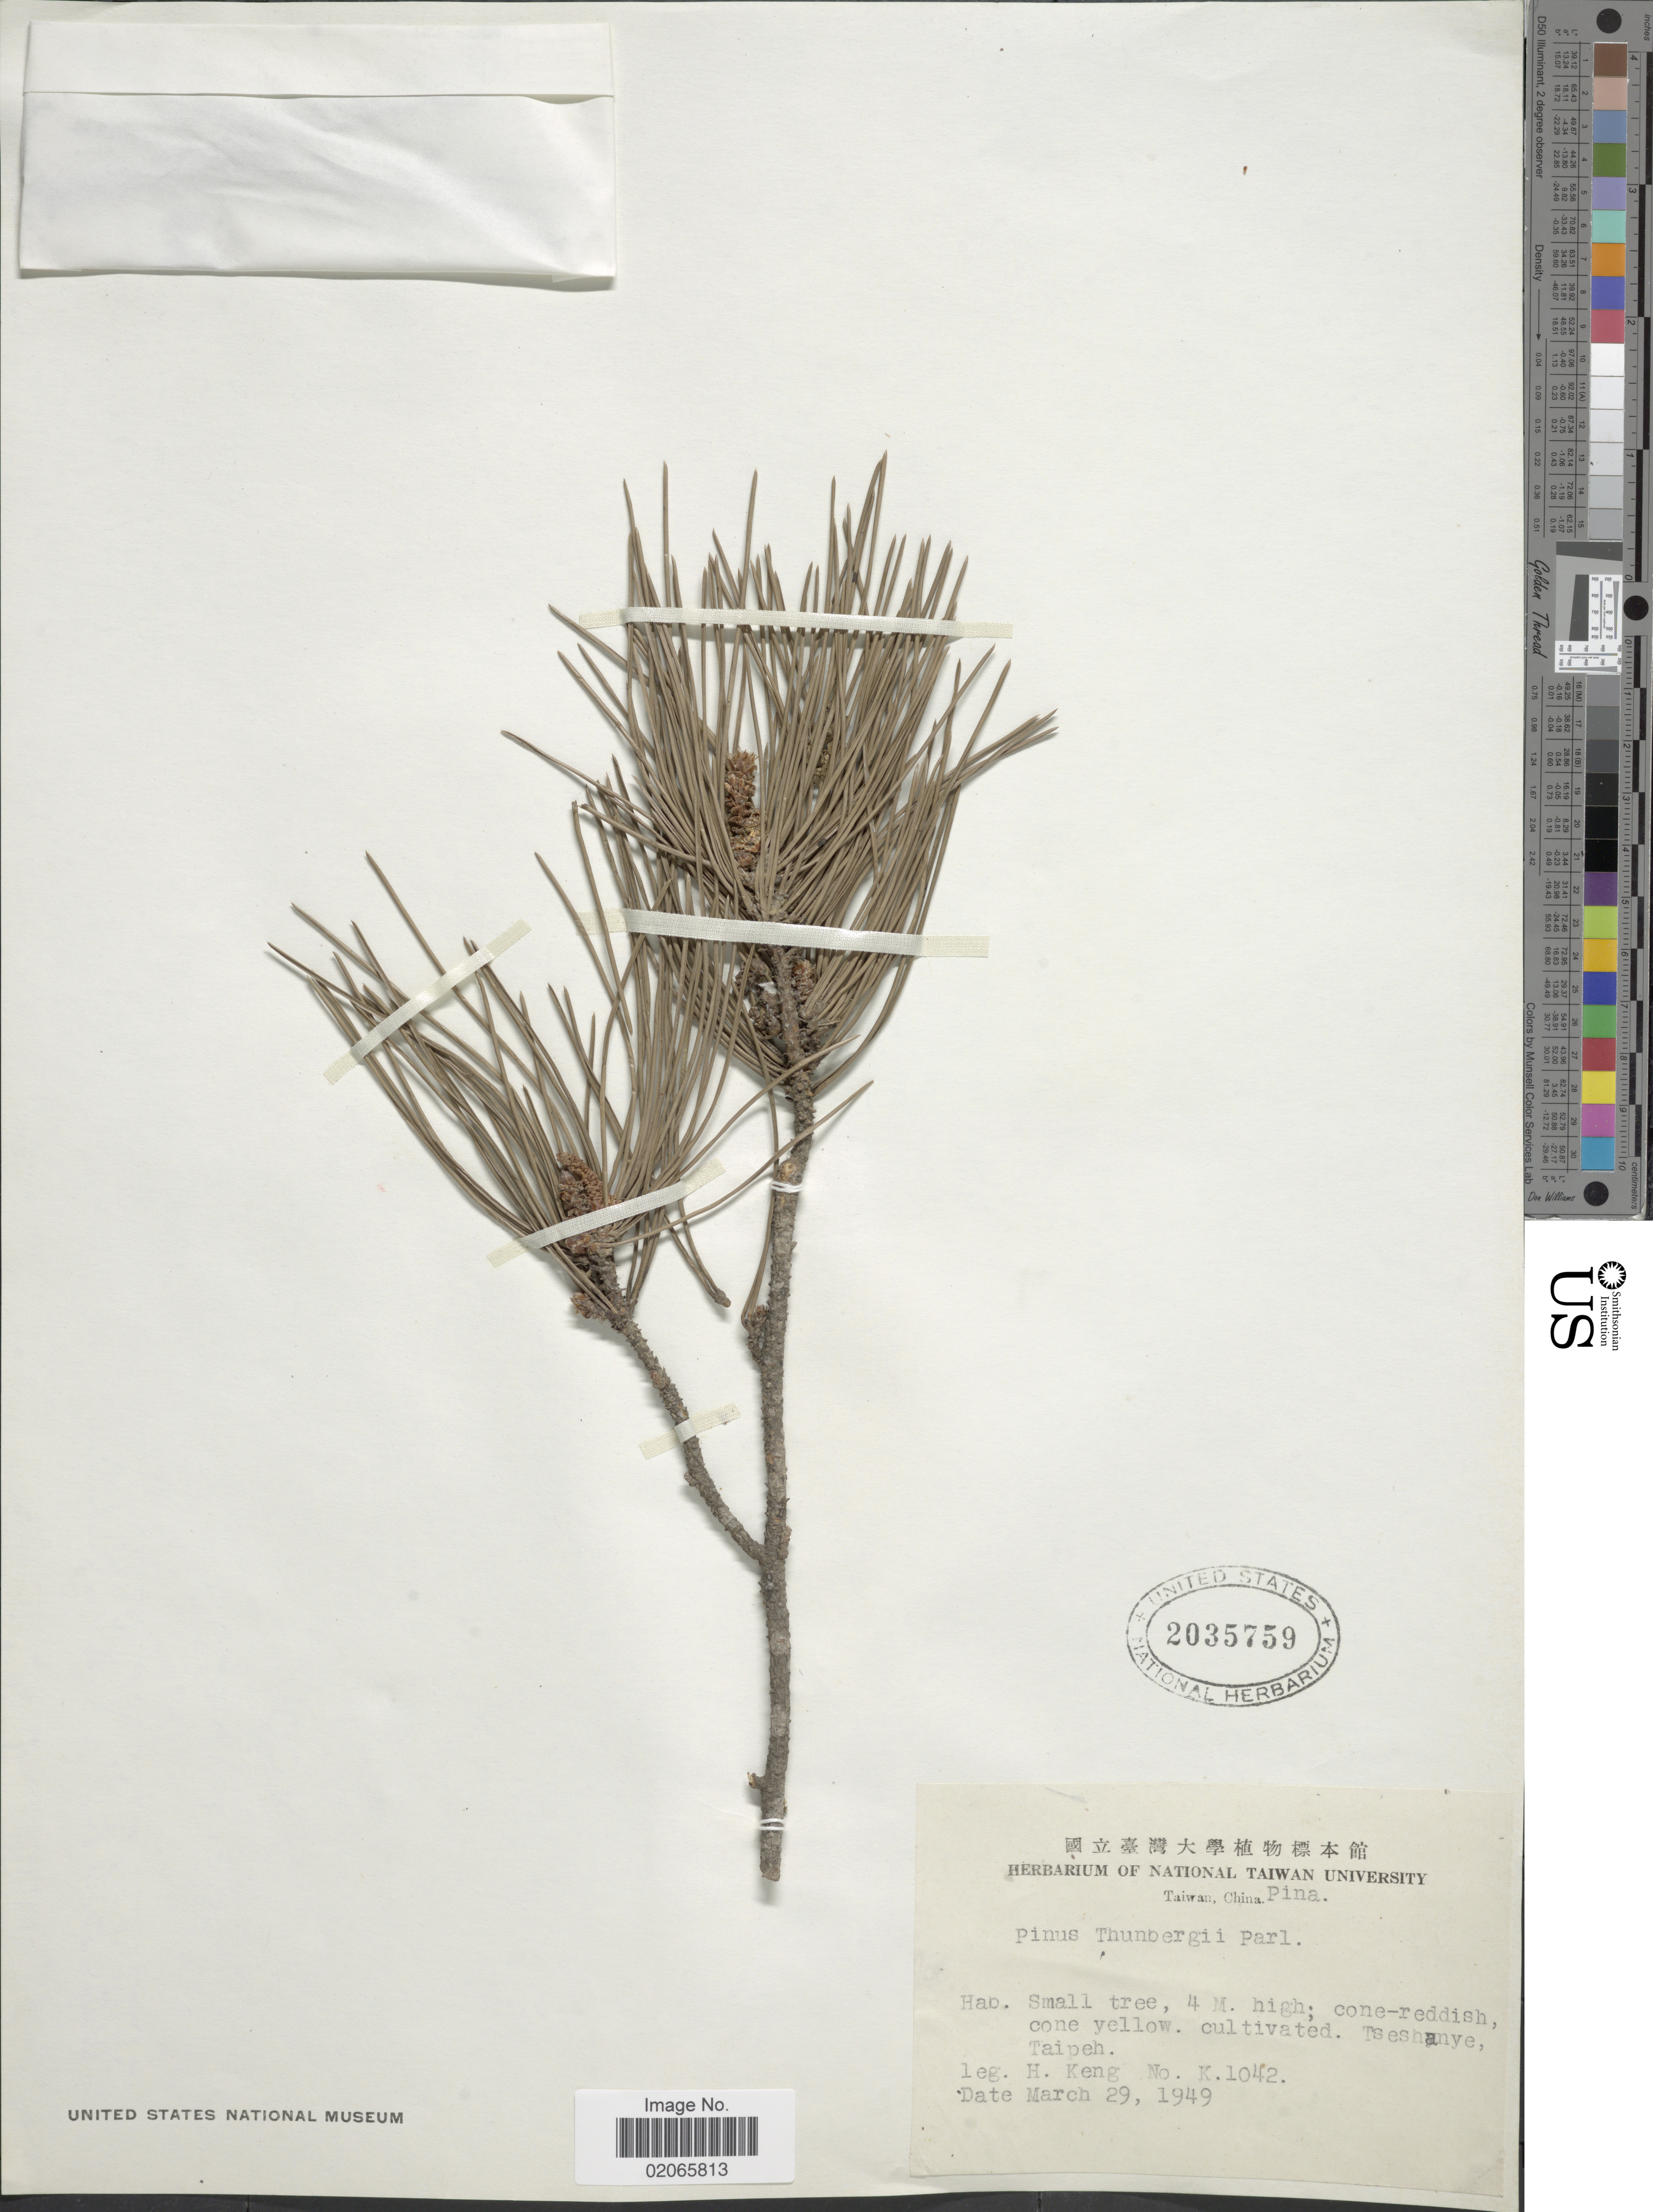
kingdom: Plantae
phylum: Tracheophyta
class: Pinopsida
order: Pinales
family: Pinaceae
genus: Pinus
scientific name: Pinus thunbergii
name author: Parl.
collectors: H. Keng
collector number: K.1042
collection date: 1949-03-29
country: Taiwan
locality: Taiwan, China, Tseshanye, Taipeh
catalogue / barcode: US 2035759